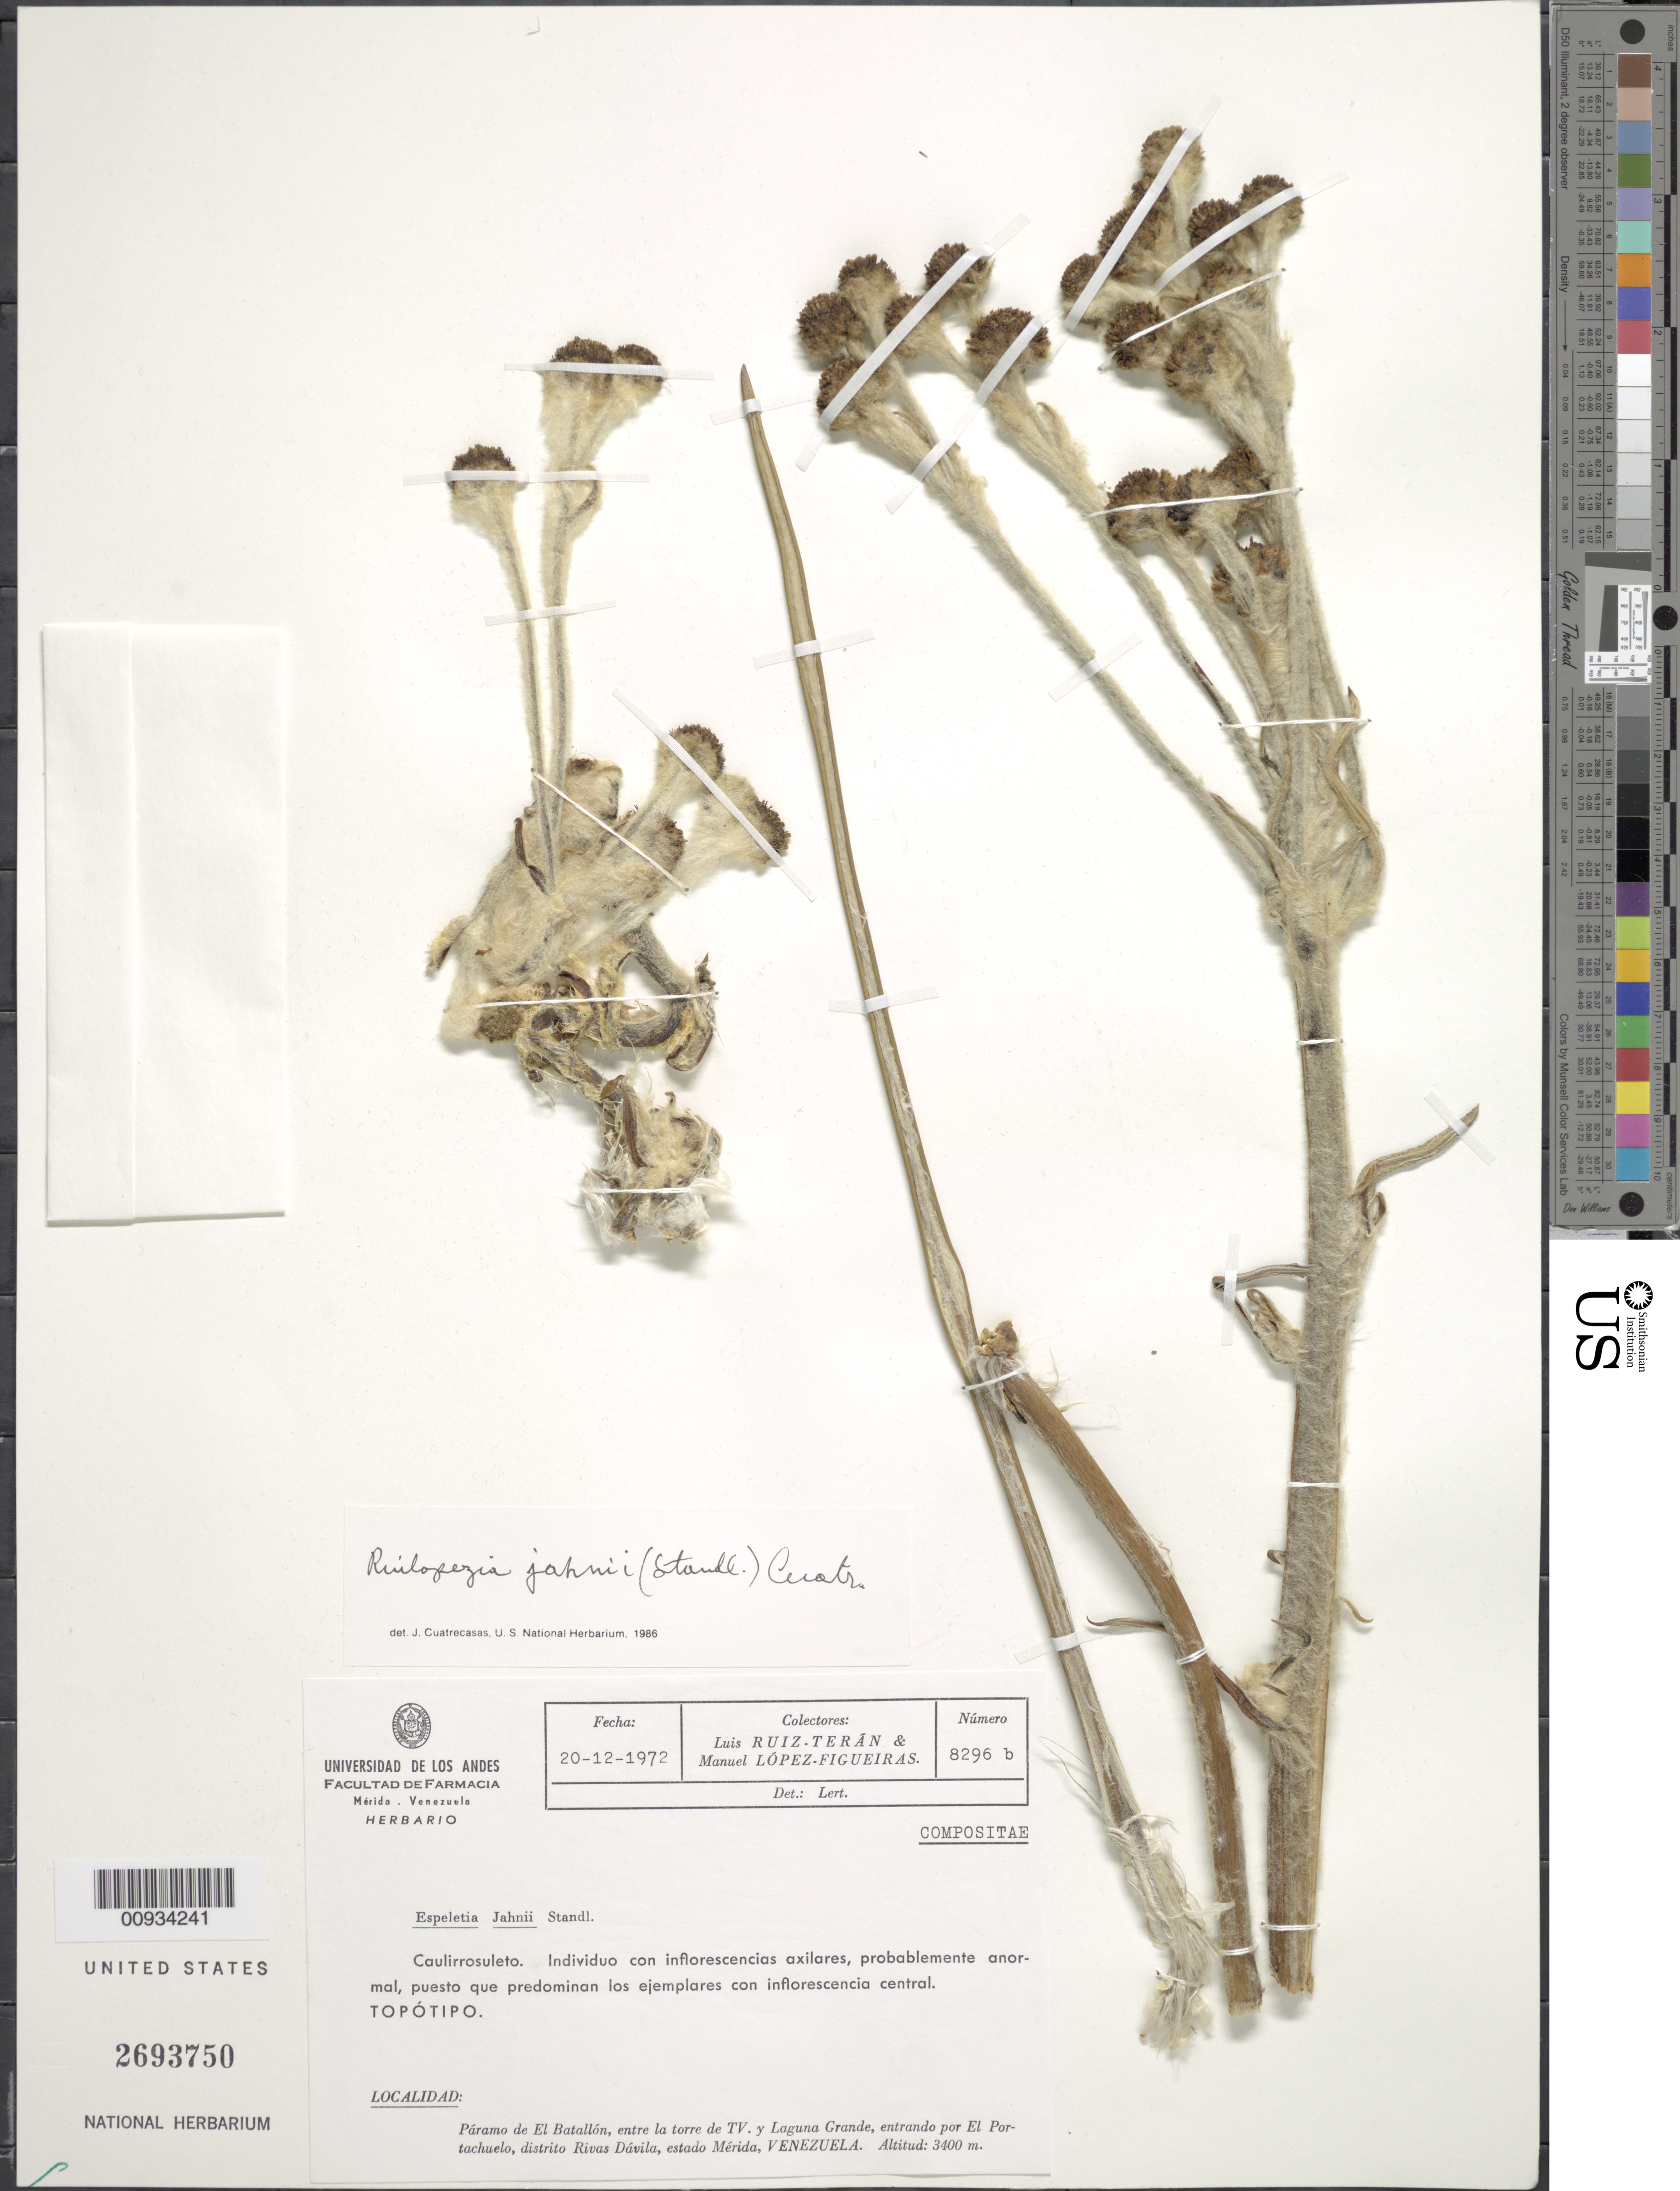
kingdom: Plantae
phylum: Tracheophyta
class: Magnoliopsida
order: Asterales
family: Asteraceae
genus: Ruilopezia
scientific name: Ruilopezia jahnii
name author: (Standl.) Cuatrec.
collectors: L. E. Ruíz-Terán, M. López Figueiras, J. J. Wurdack & M. L. Wurdack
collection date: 1972-12-20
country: Venezuela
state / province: Mérida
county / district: Rivas Dávila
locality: Páramo de El Batallón. Páramo de El Batallón, entre la torre de TV. y Laguna Grande, entramdo por El Portachuelo.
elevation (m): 3400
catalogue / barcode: US 2693750